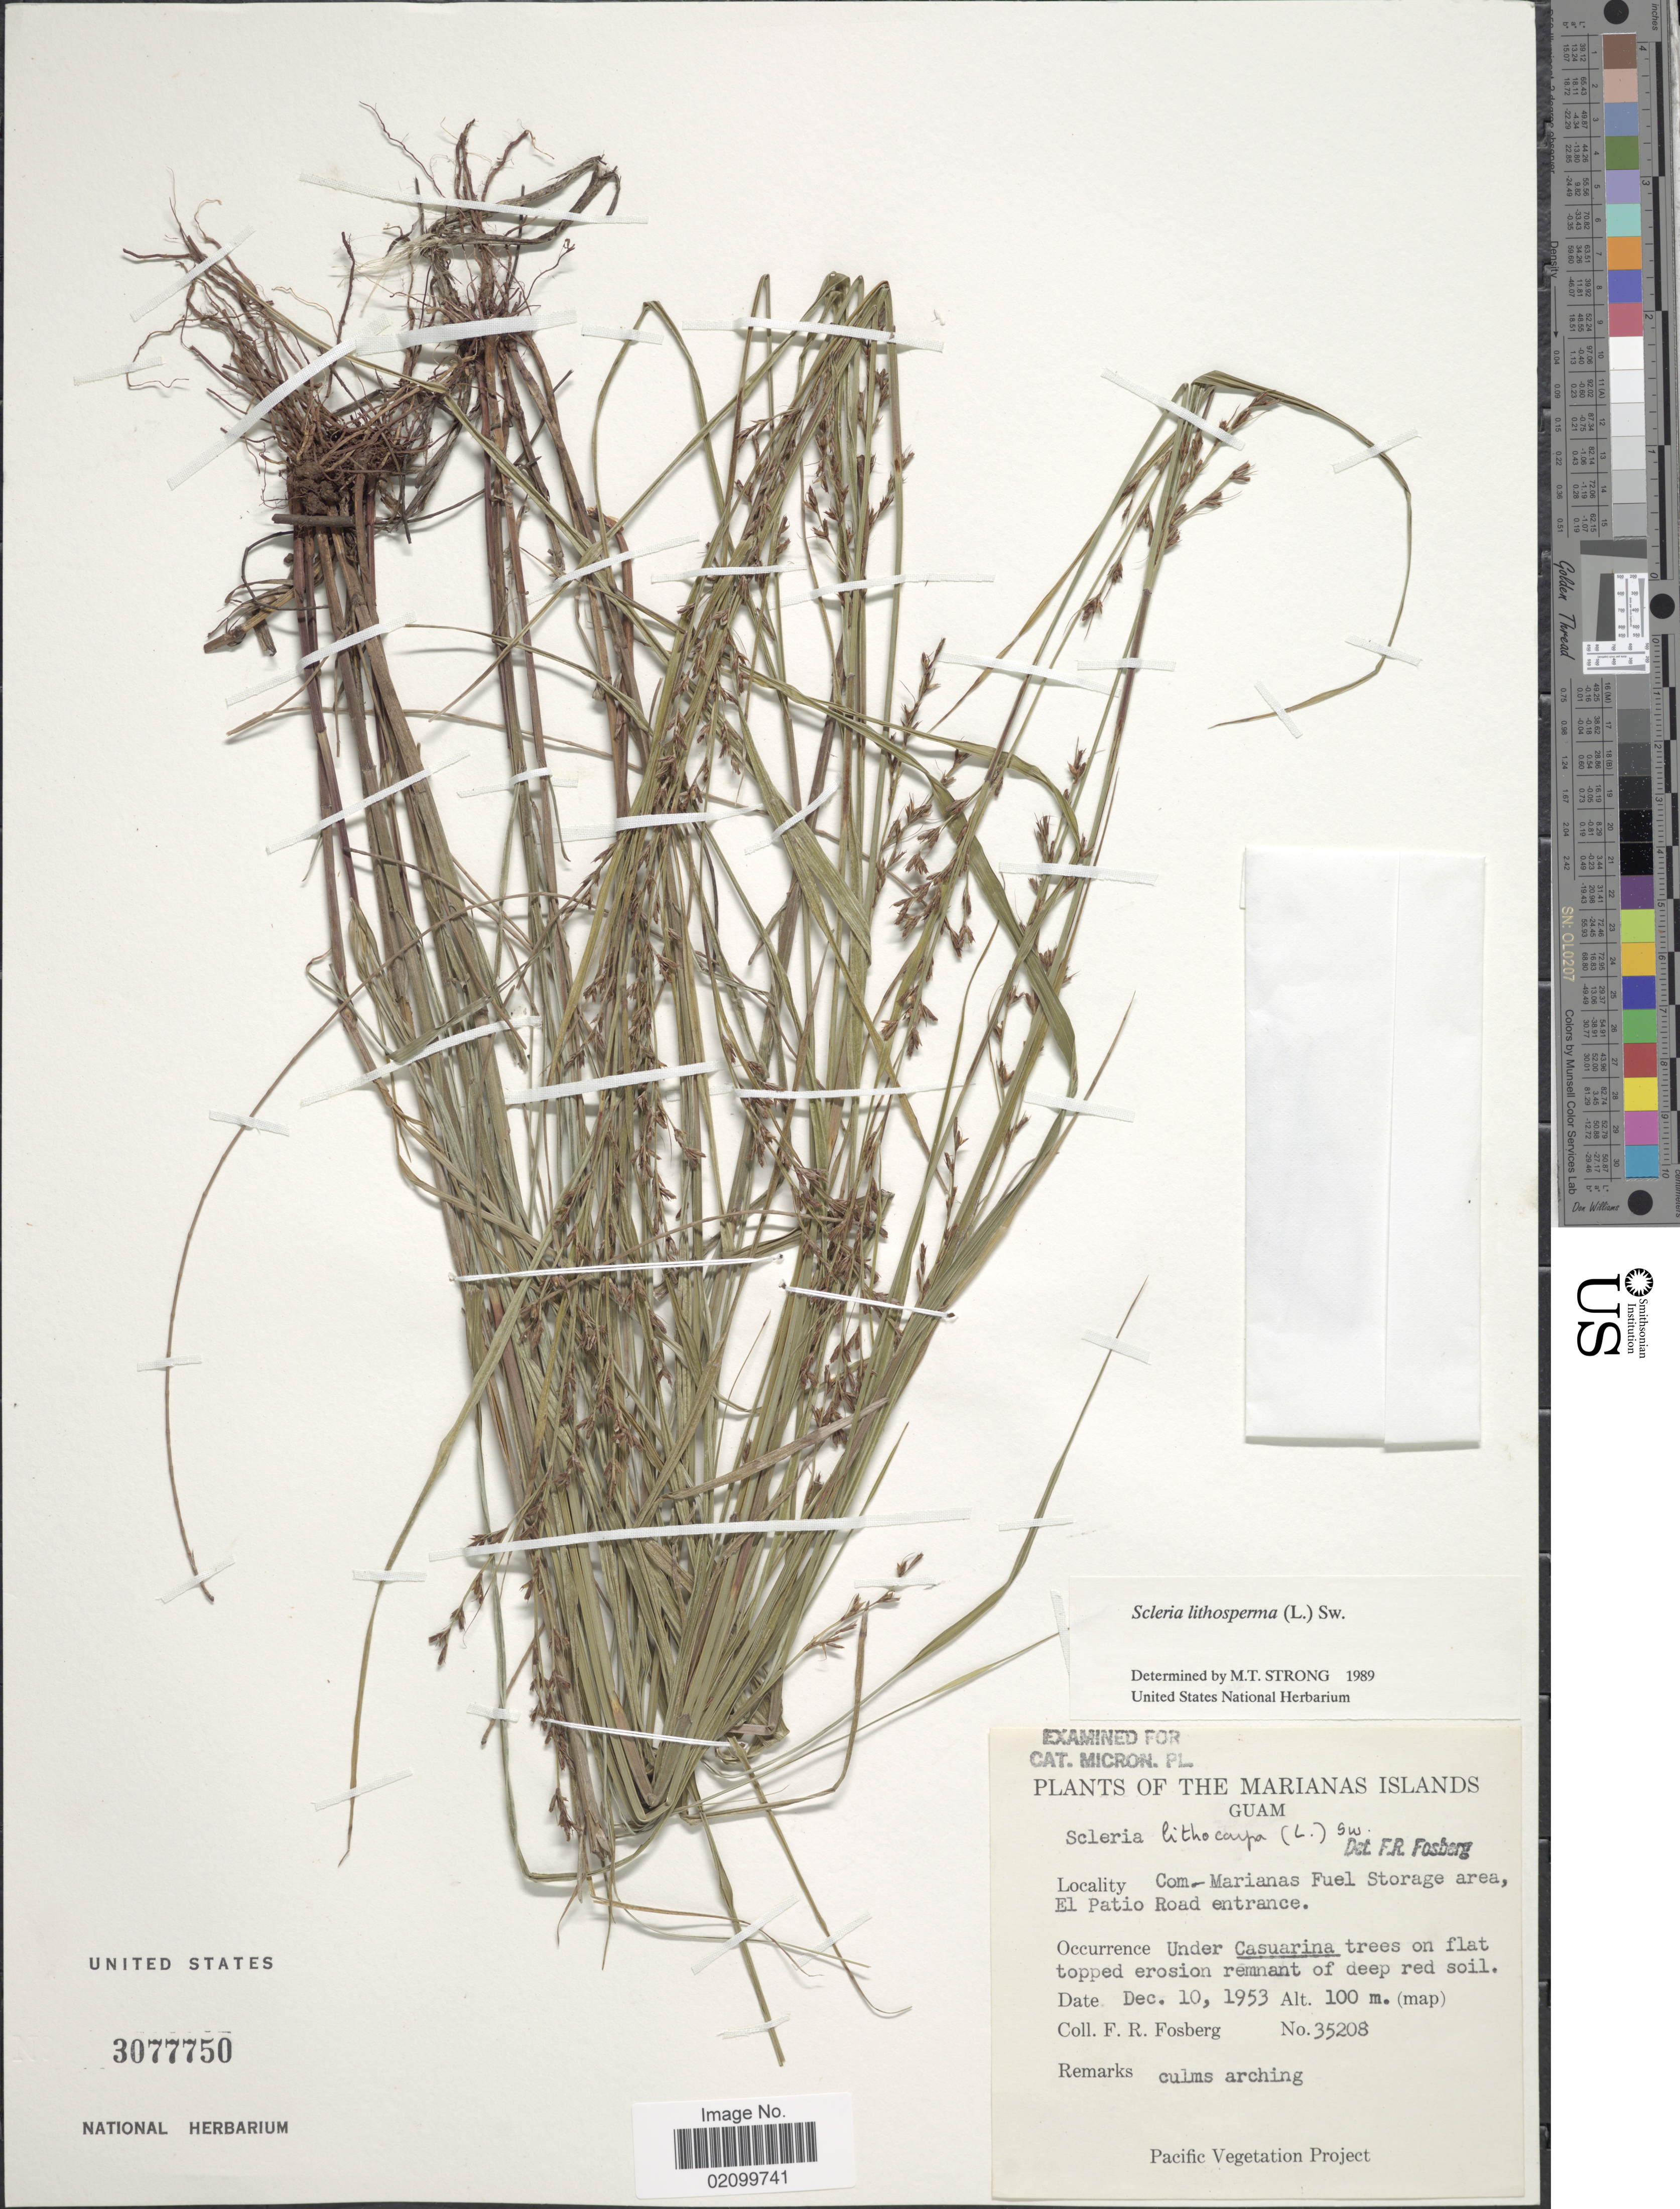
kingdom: Plantae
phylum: Tracheophyta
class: Liliopsida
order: Poales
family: Cyperaceae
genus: Scleria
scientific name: Scleria lithosperma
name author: (L.) Sw.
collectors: F. R. Fosberg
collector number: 35208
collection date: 1953-12-10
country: Guam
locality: Mariana Islands, Guam. Com- Marianas Fuel Storage area, El Patio Road entrance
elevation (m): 100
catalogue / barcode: US 3077750